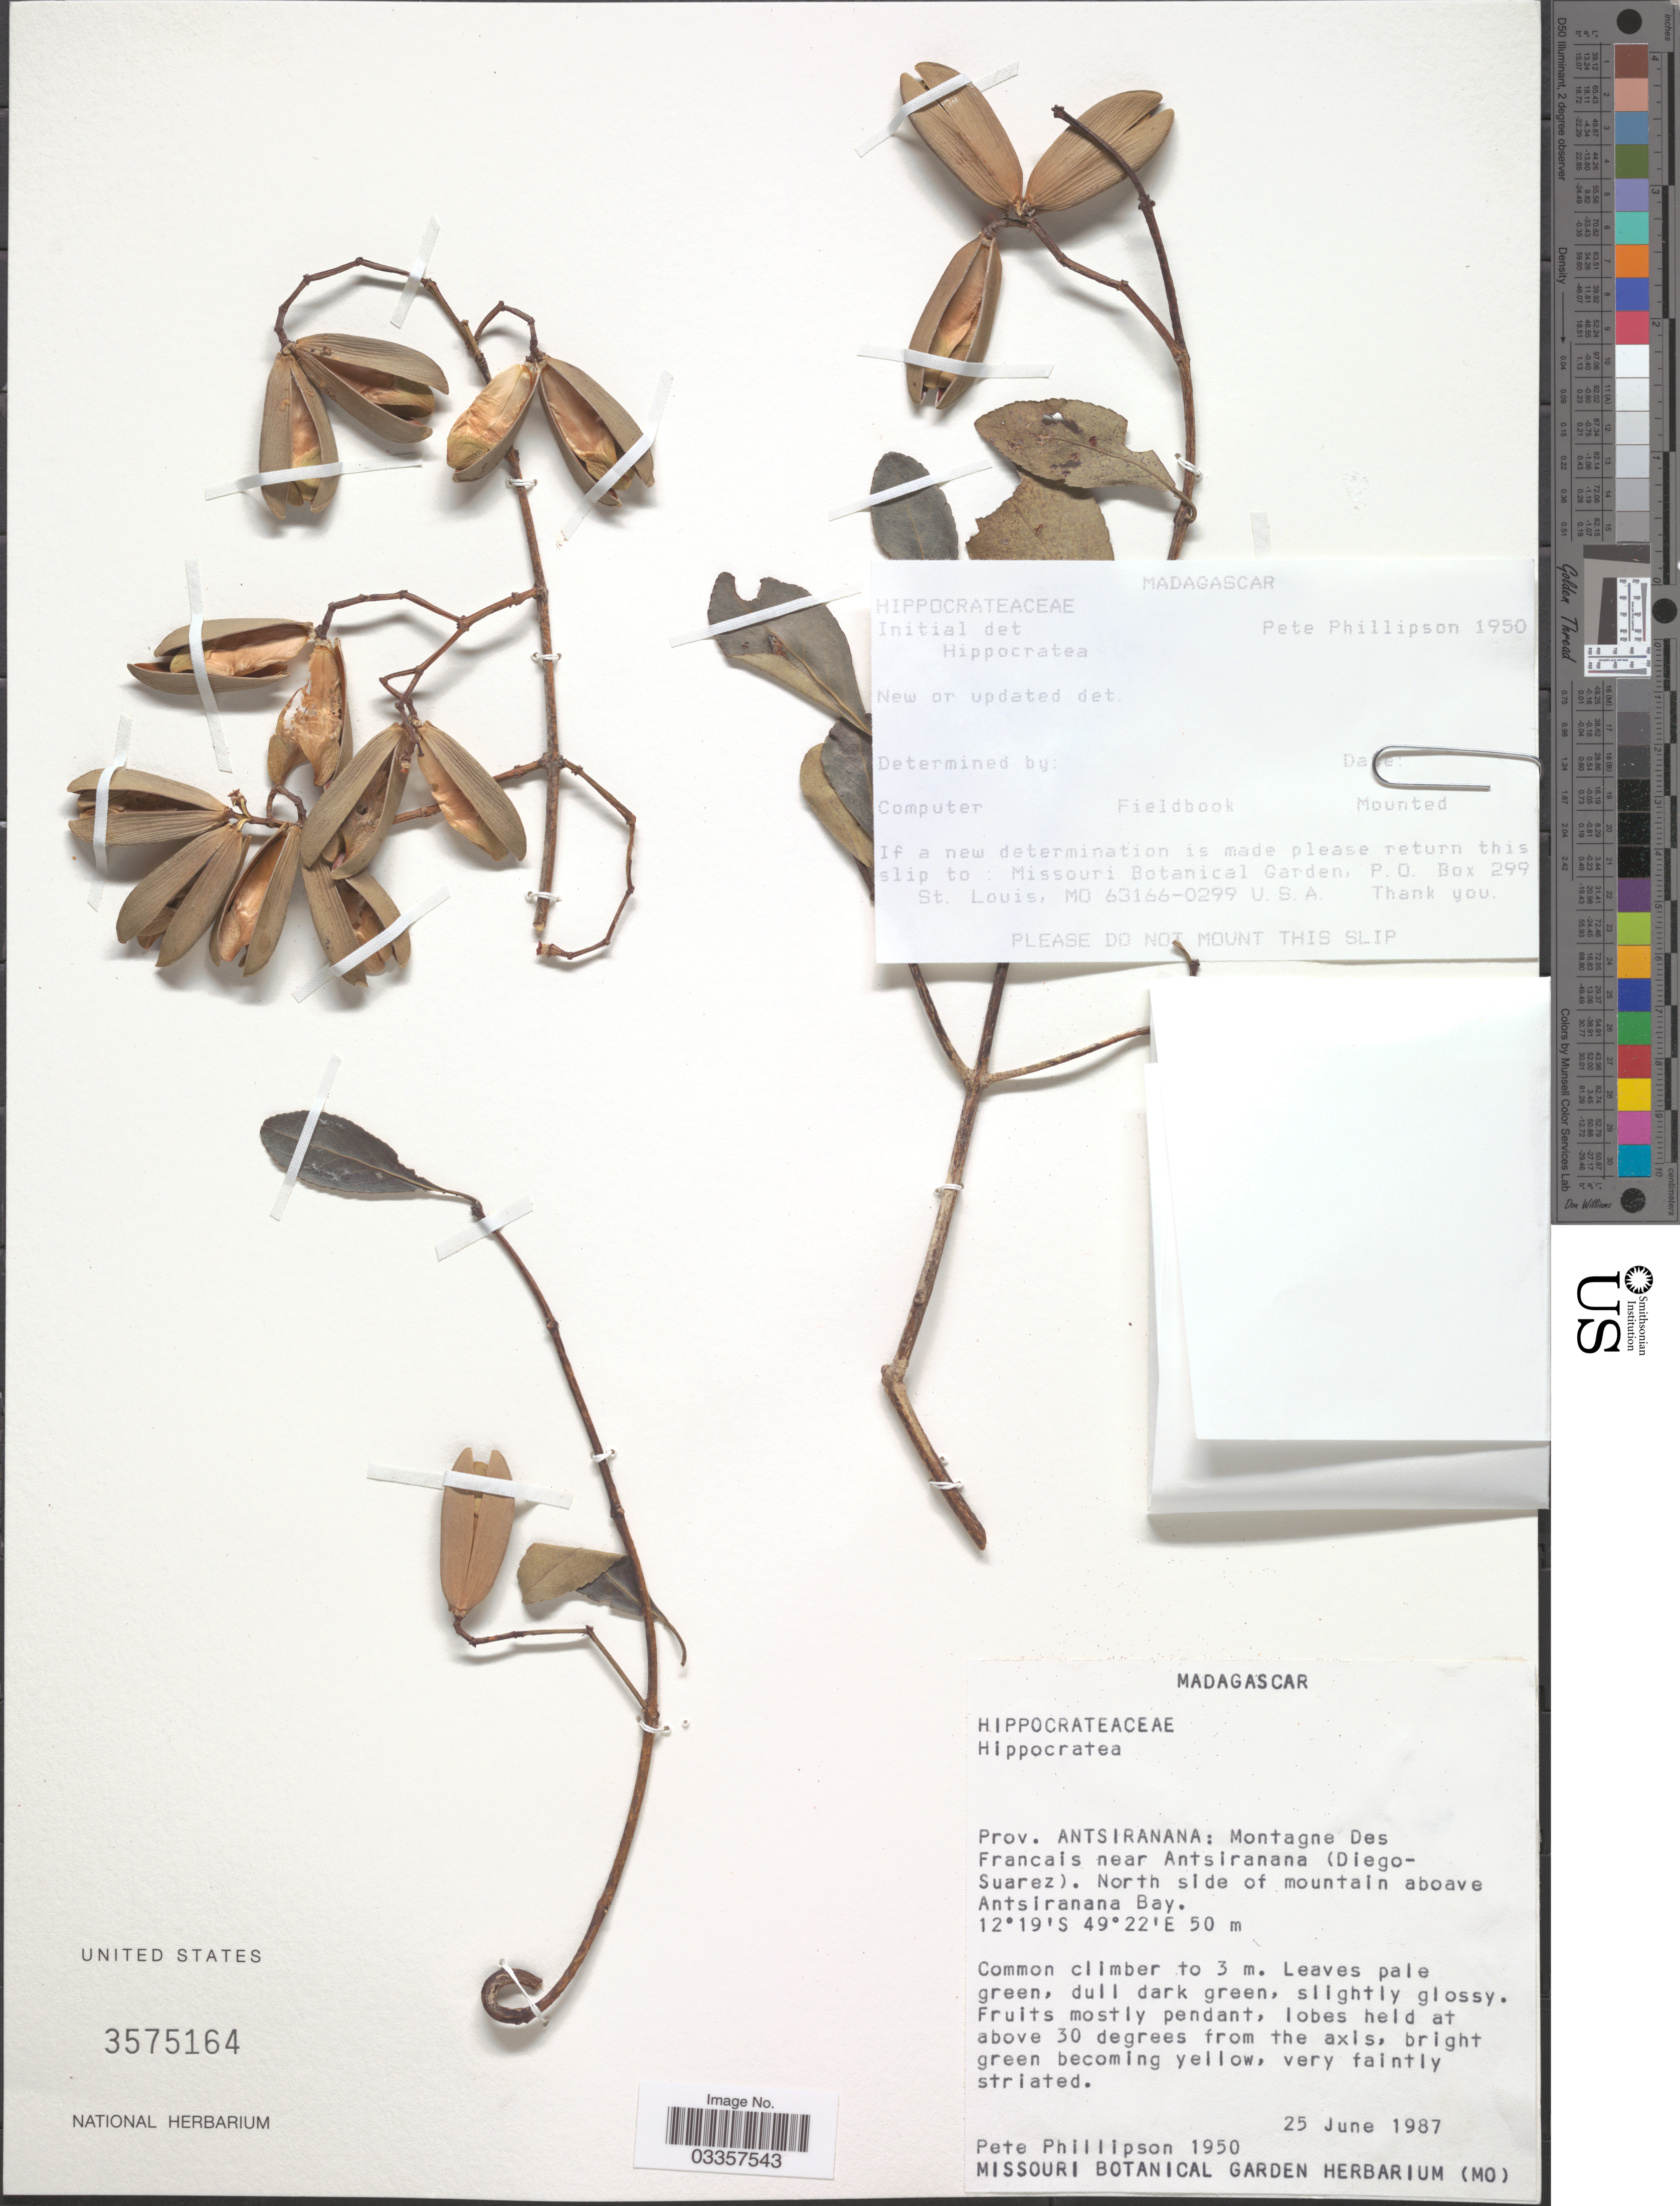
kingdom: Plantae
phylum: Tracheophyta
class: Magnoliopsida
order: Celastrales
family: Celastraceae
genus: Hippocratea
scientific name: Hippocratea sp.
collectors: P. B. Phillipson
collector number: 1950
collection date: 1987-06-25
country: Madagascar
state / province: Diana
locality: Montagne Des Francais near Antsiranana (Diego-Suarez). North side of mountain aboave Antsiranana Bay.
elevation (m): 50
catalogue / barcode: US 3575164